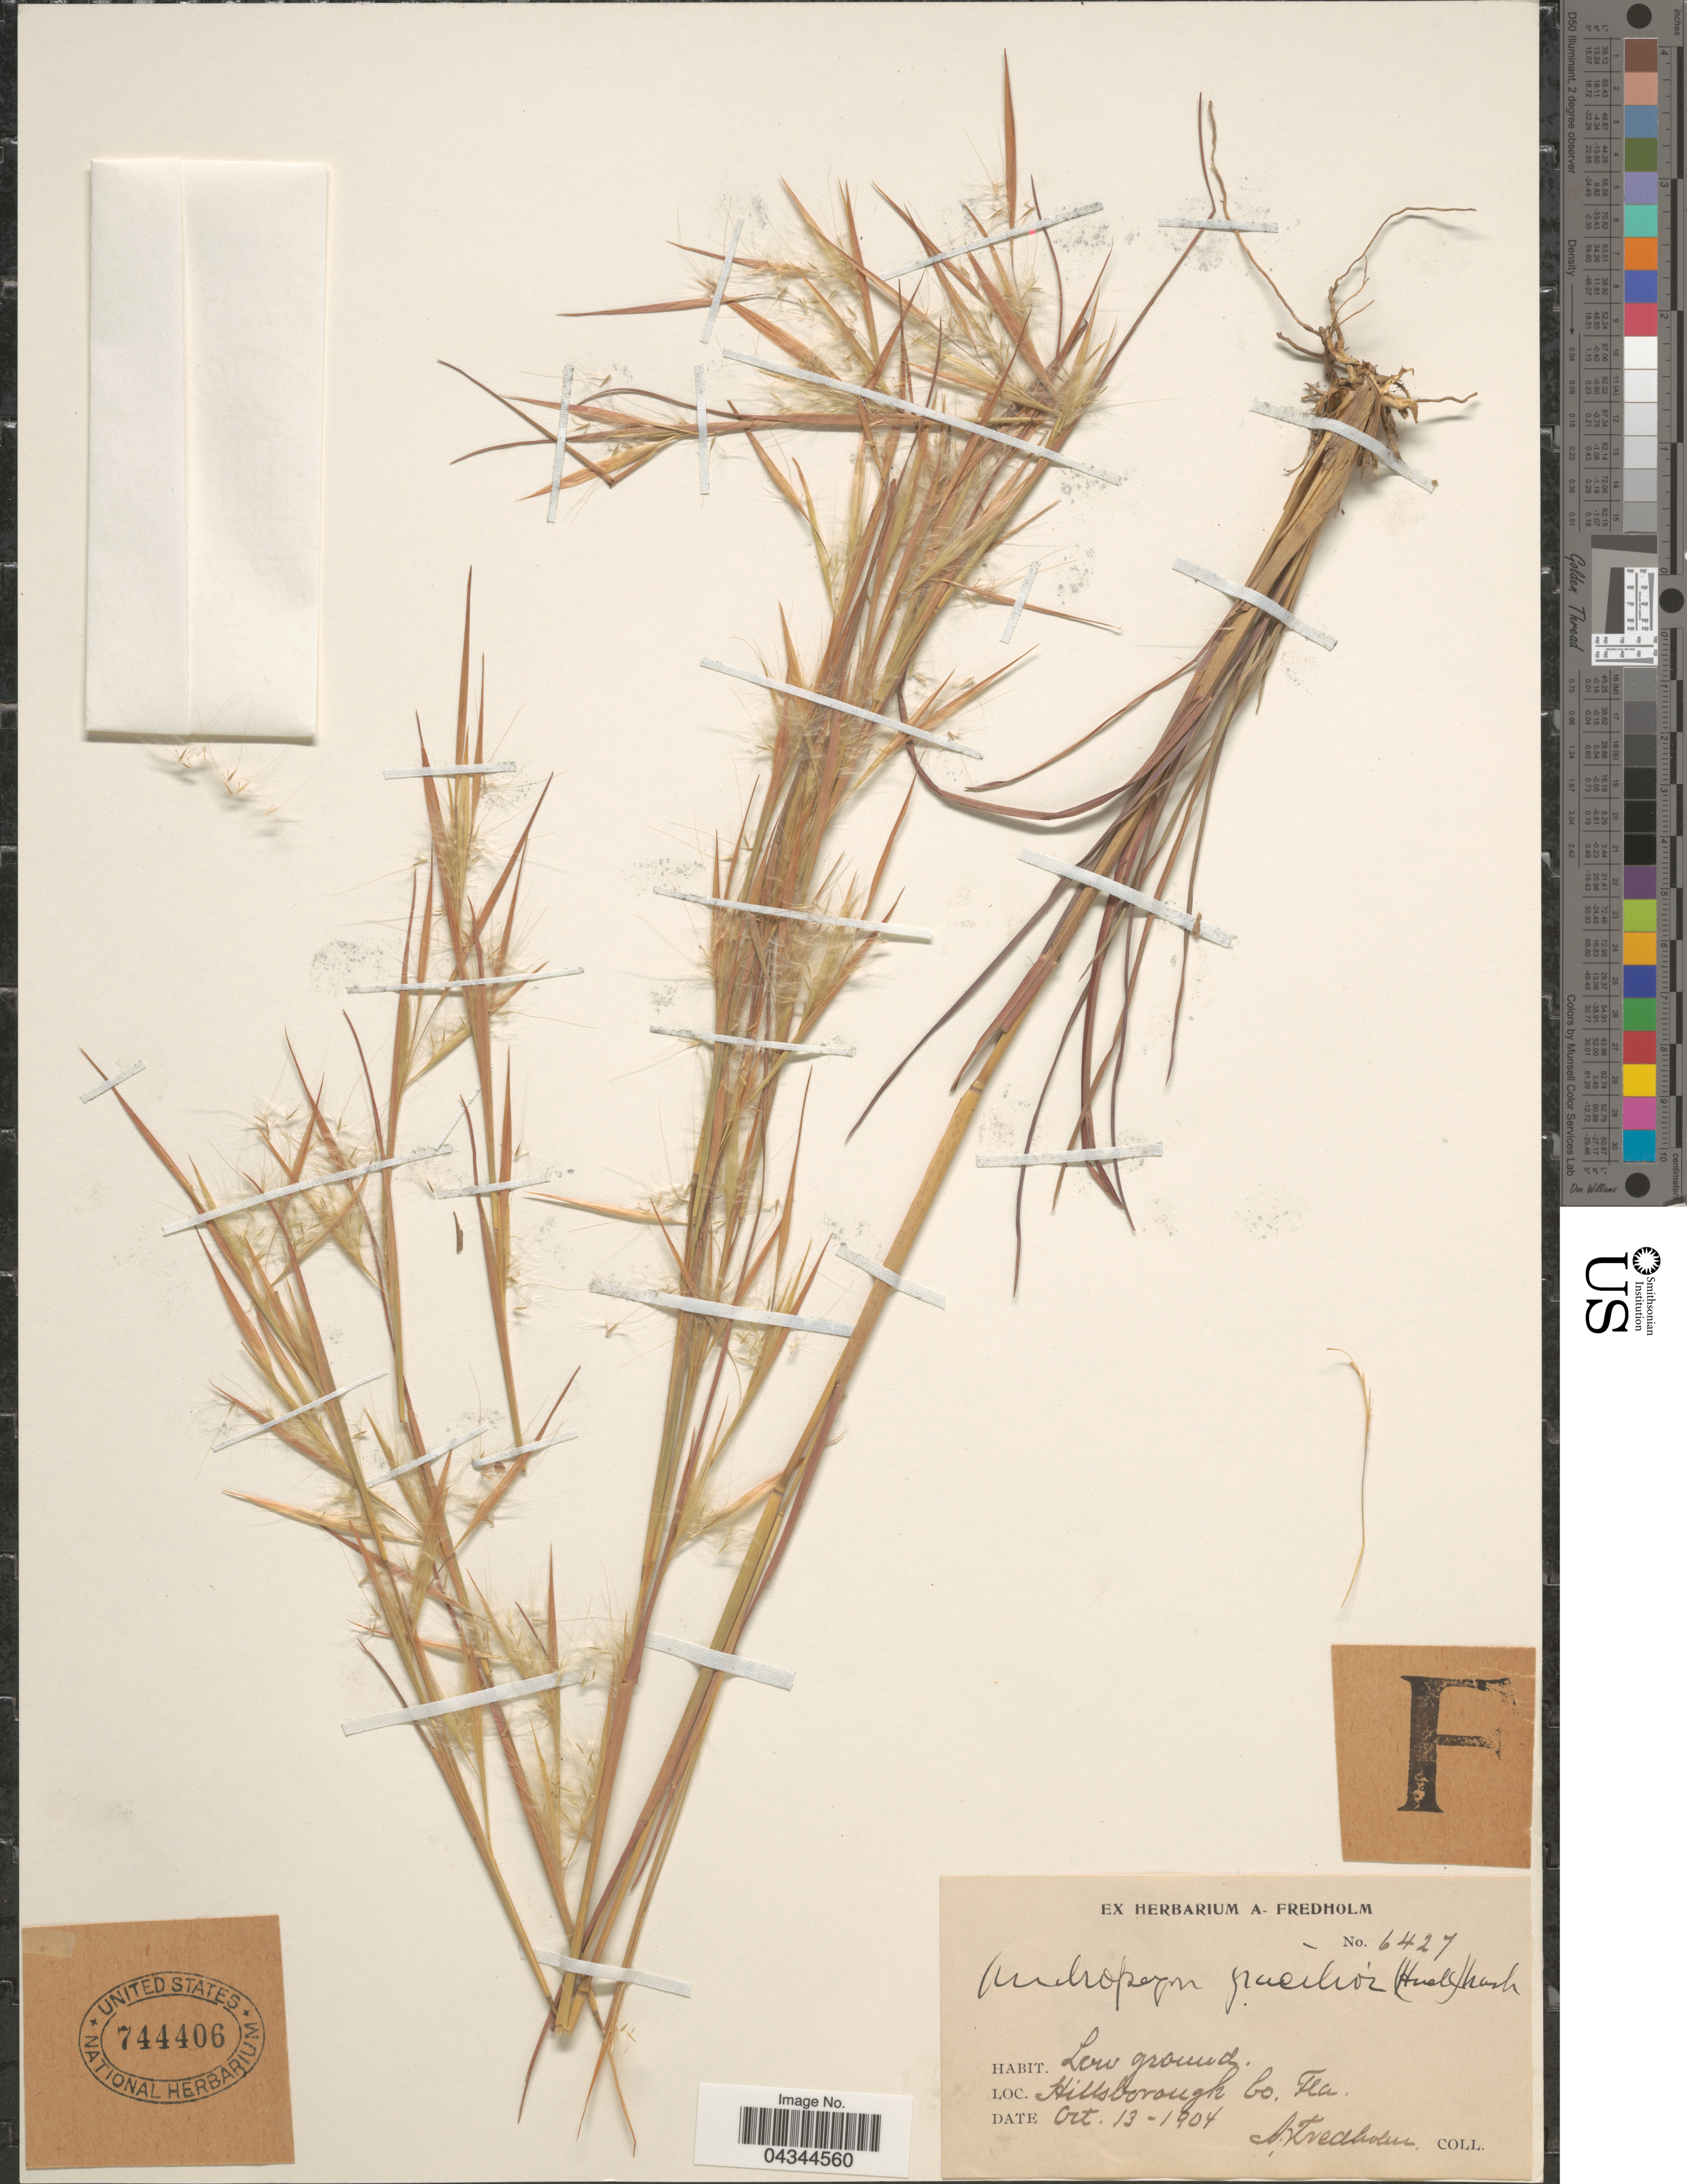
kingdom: Plantae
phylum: Tracheophyta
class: Liliopsida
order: Poales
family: Poaceae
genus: Andropogon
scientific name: Andropogon sp.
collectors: A. Fredholm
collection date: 1904-10-13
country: United States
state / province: Florida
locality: Hillsborough Co.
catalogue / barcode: US 744406